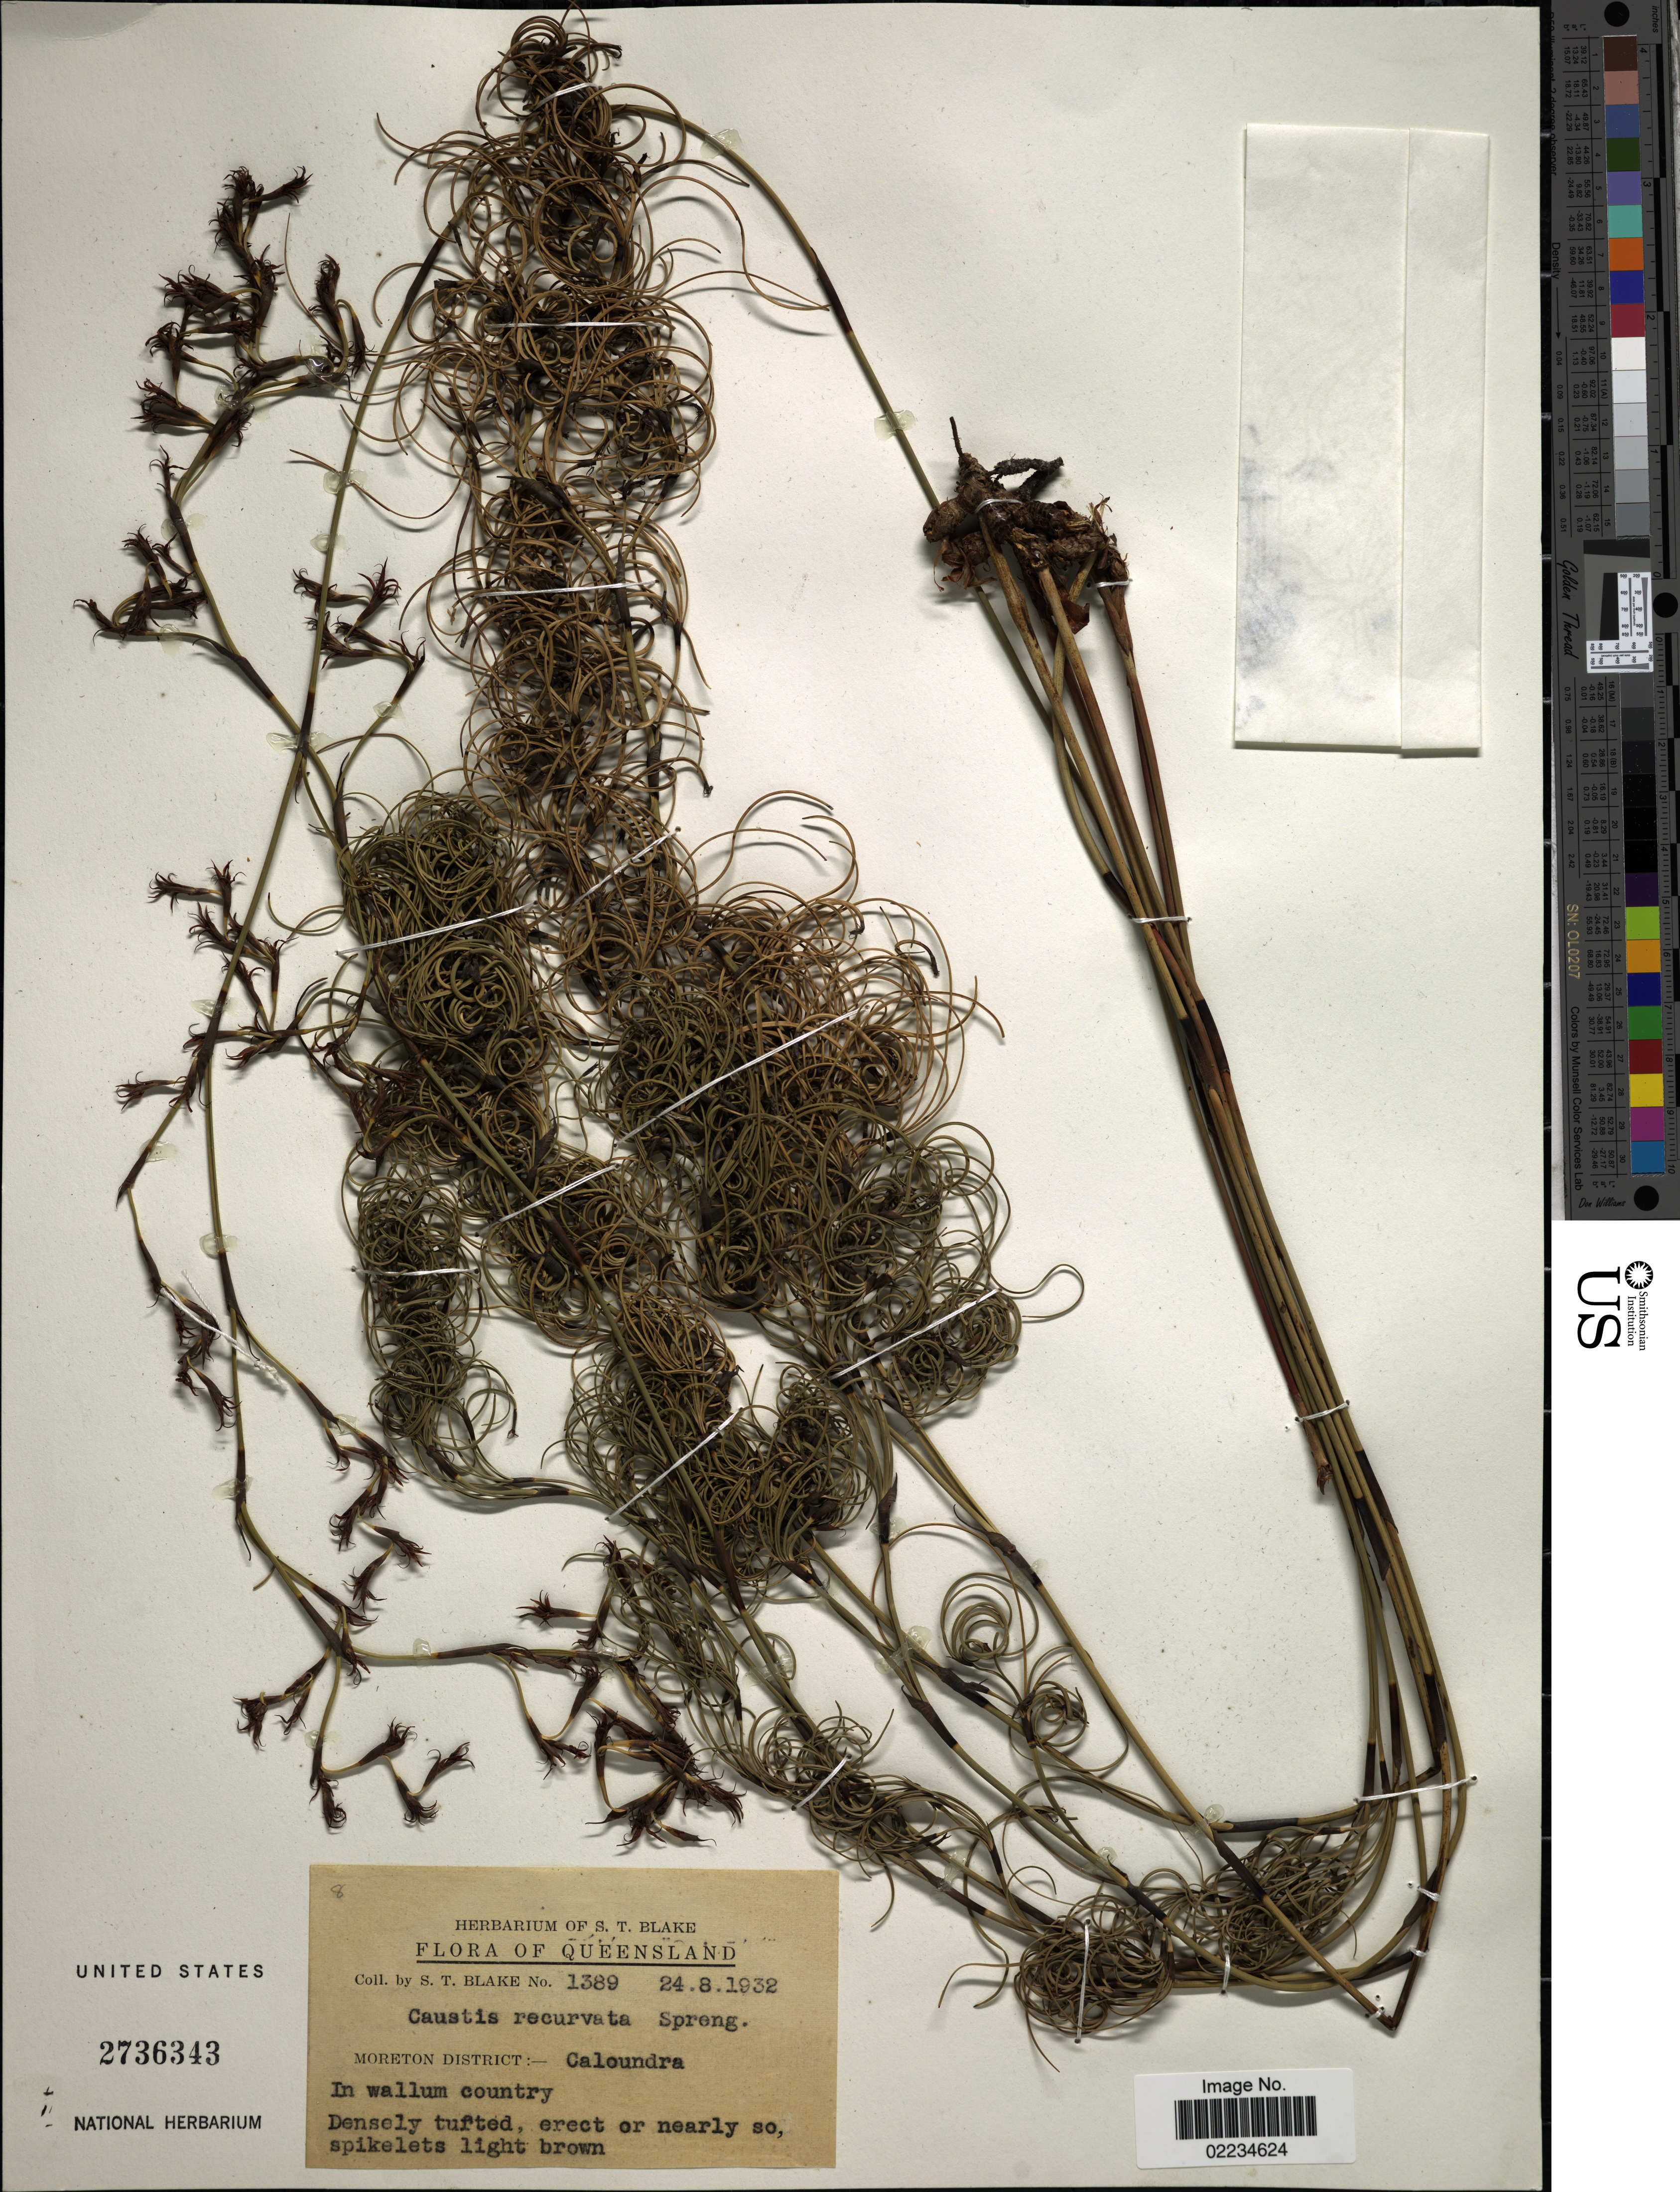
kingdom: Plantae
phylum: Tracheophyta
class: Liliopsida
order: Poales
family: Cyperaceae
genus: Caustis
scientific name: Caustis recurvata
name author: Spreng.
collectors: S. T. Blake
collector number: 1389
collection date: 1932-08-24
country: Australia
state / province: Queensland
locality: Moreton District: - Caloundra, In wallum country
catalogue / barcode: US 2736343